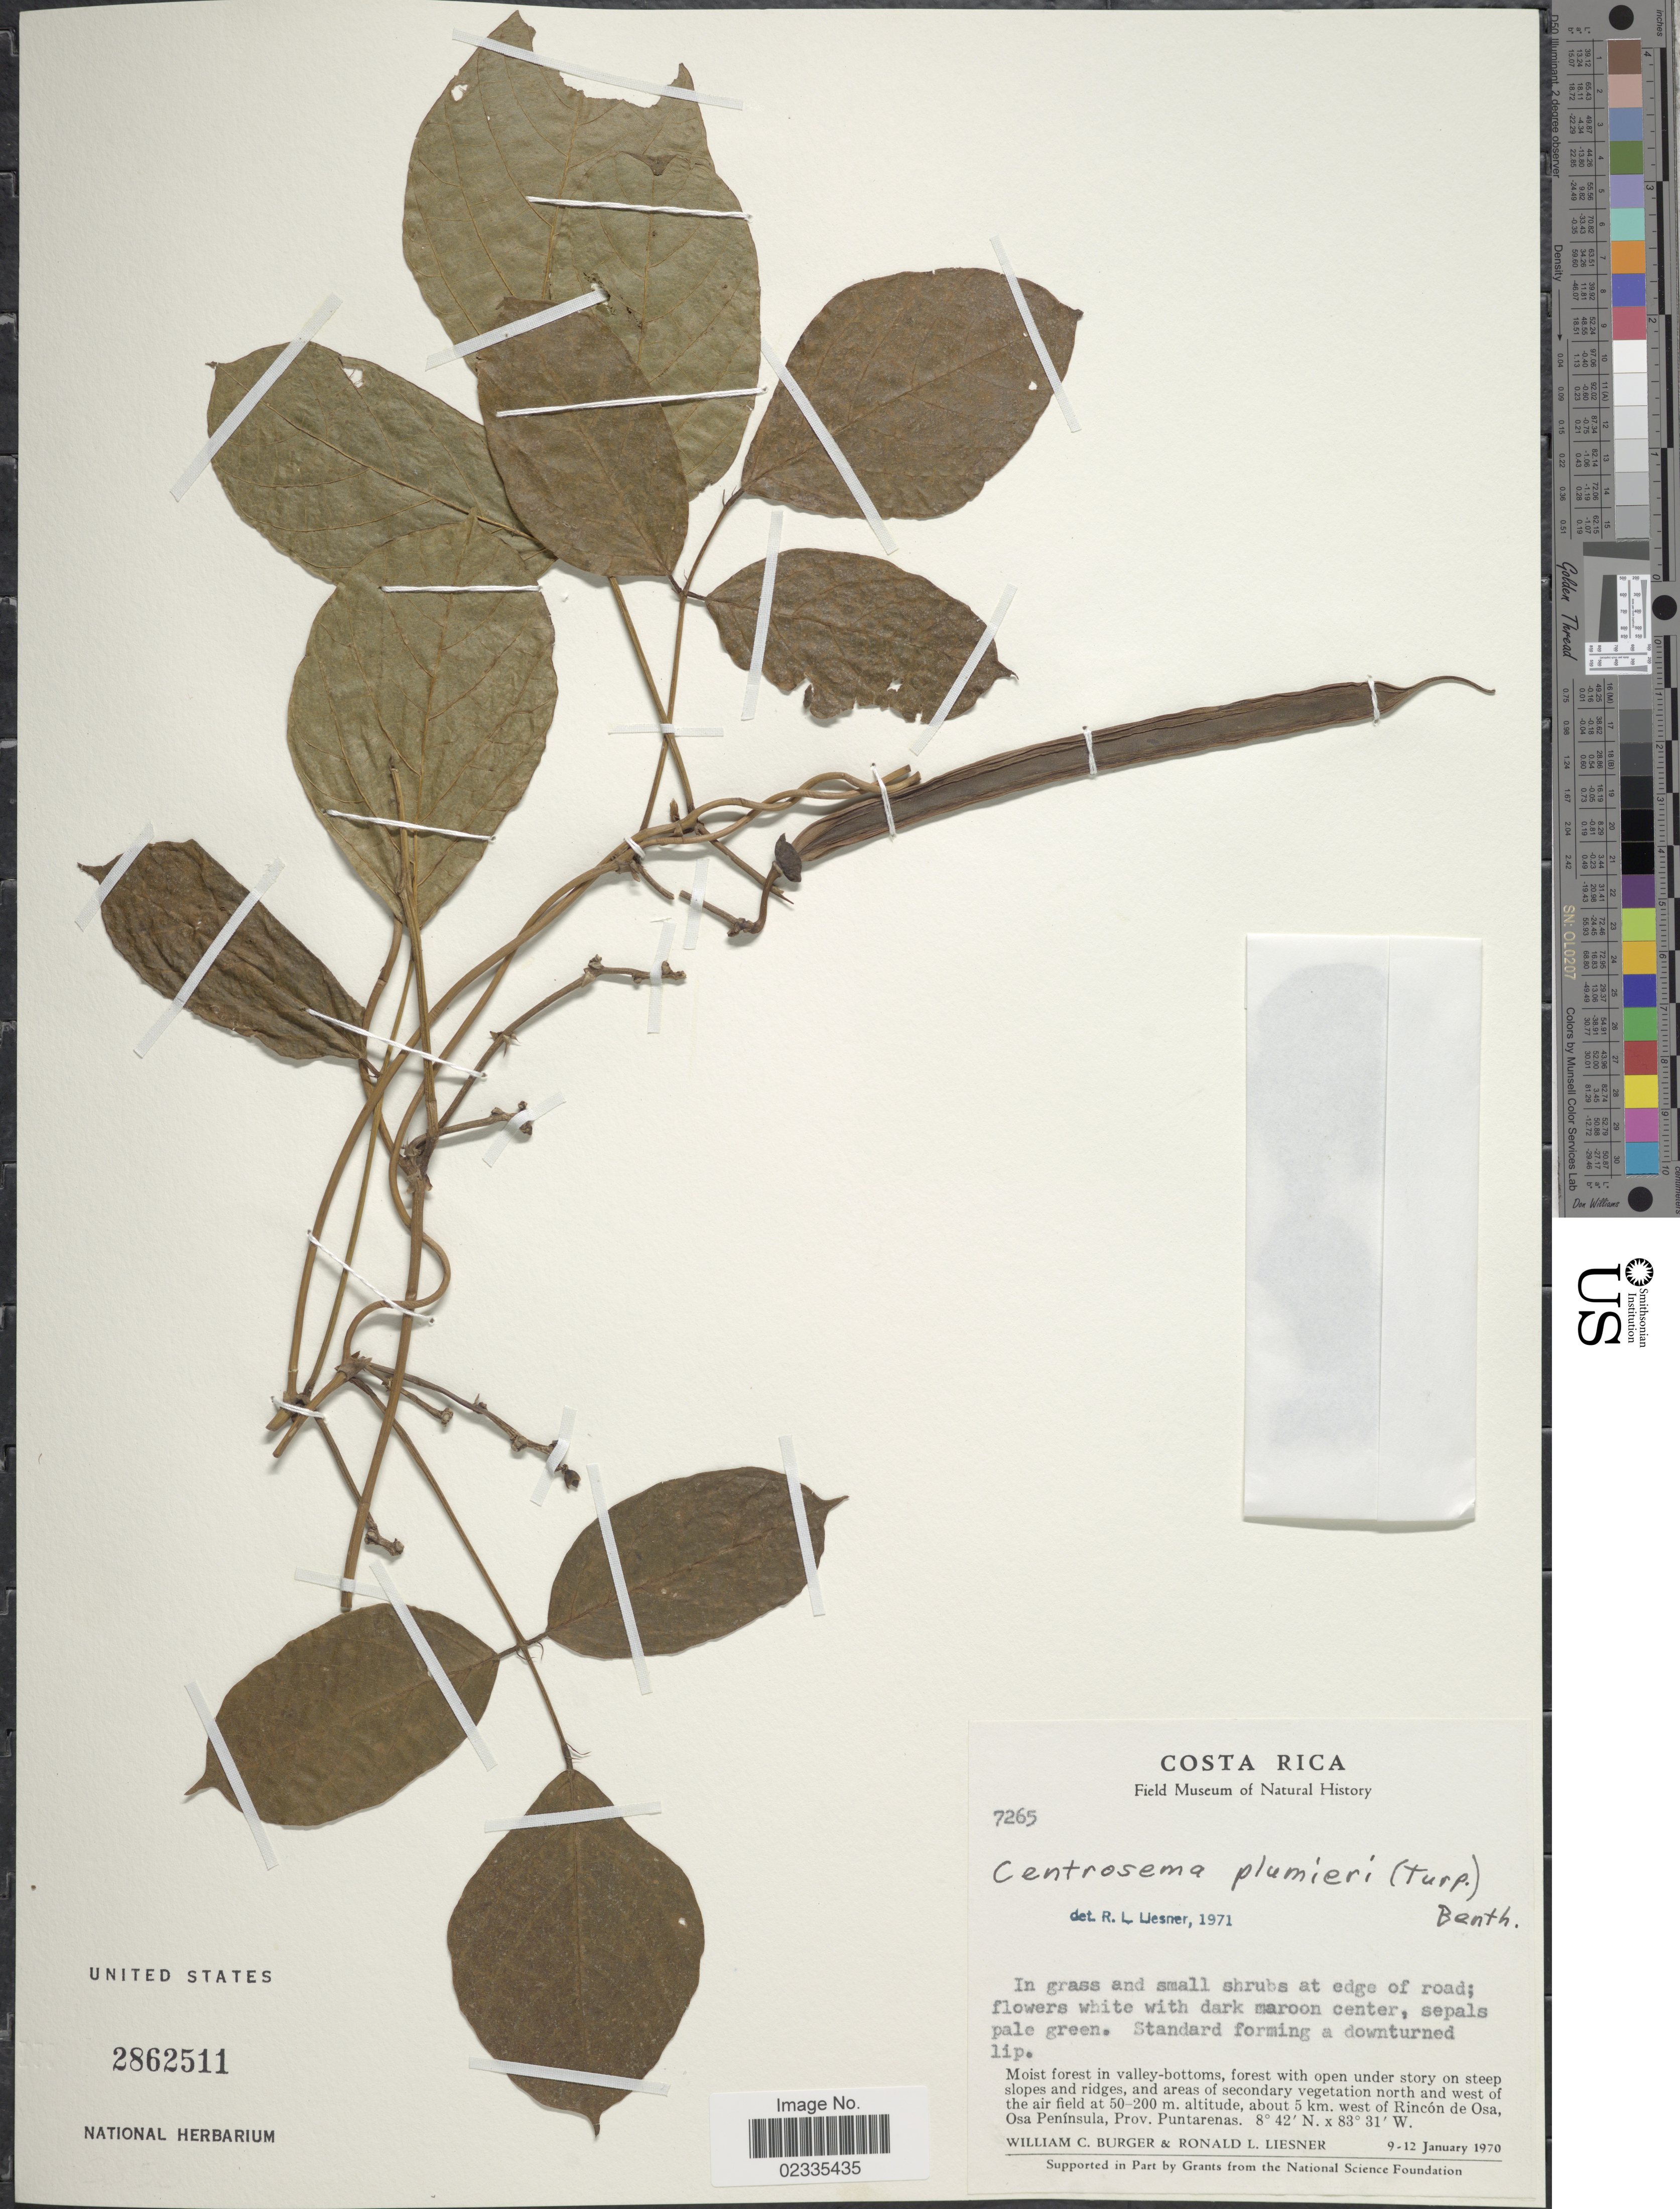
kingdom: Plantae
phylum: Tracheophyta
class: Magnoliopsida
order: Fabales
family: Fabaceae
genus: Centrosema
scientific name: Centrosema plumieri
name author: (Turpin ex Pers.) Benth.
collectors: W. Burger & R. L. Liesner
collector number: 7265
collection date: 1970-01-09/1970-01-12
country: Costa Rica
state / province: Puntarenas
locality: North and west of the air field, about 5 km. west of Rincon de Osa, Osa Peninsula, Prov. Puntarenas.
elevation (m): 50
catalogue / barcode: US 2862511